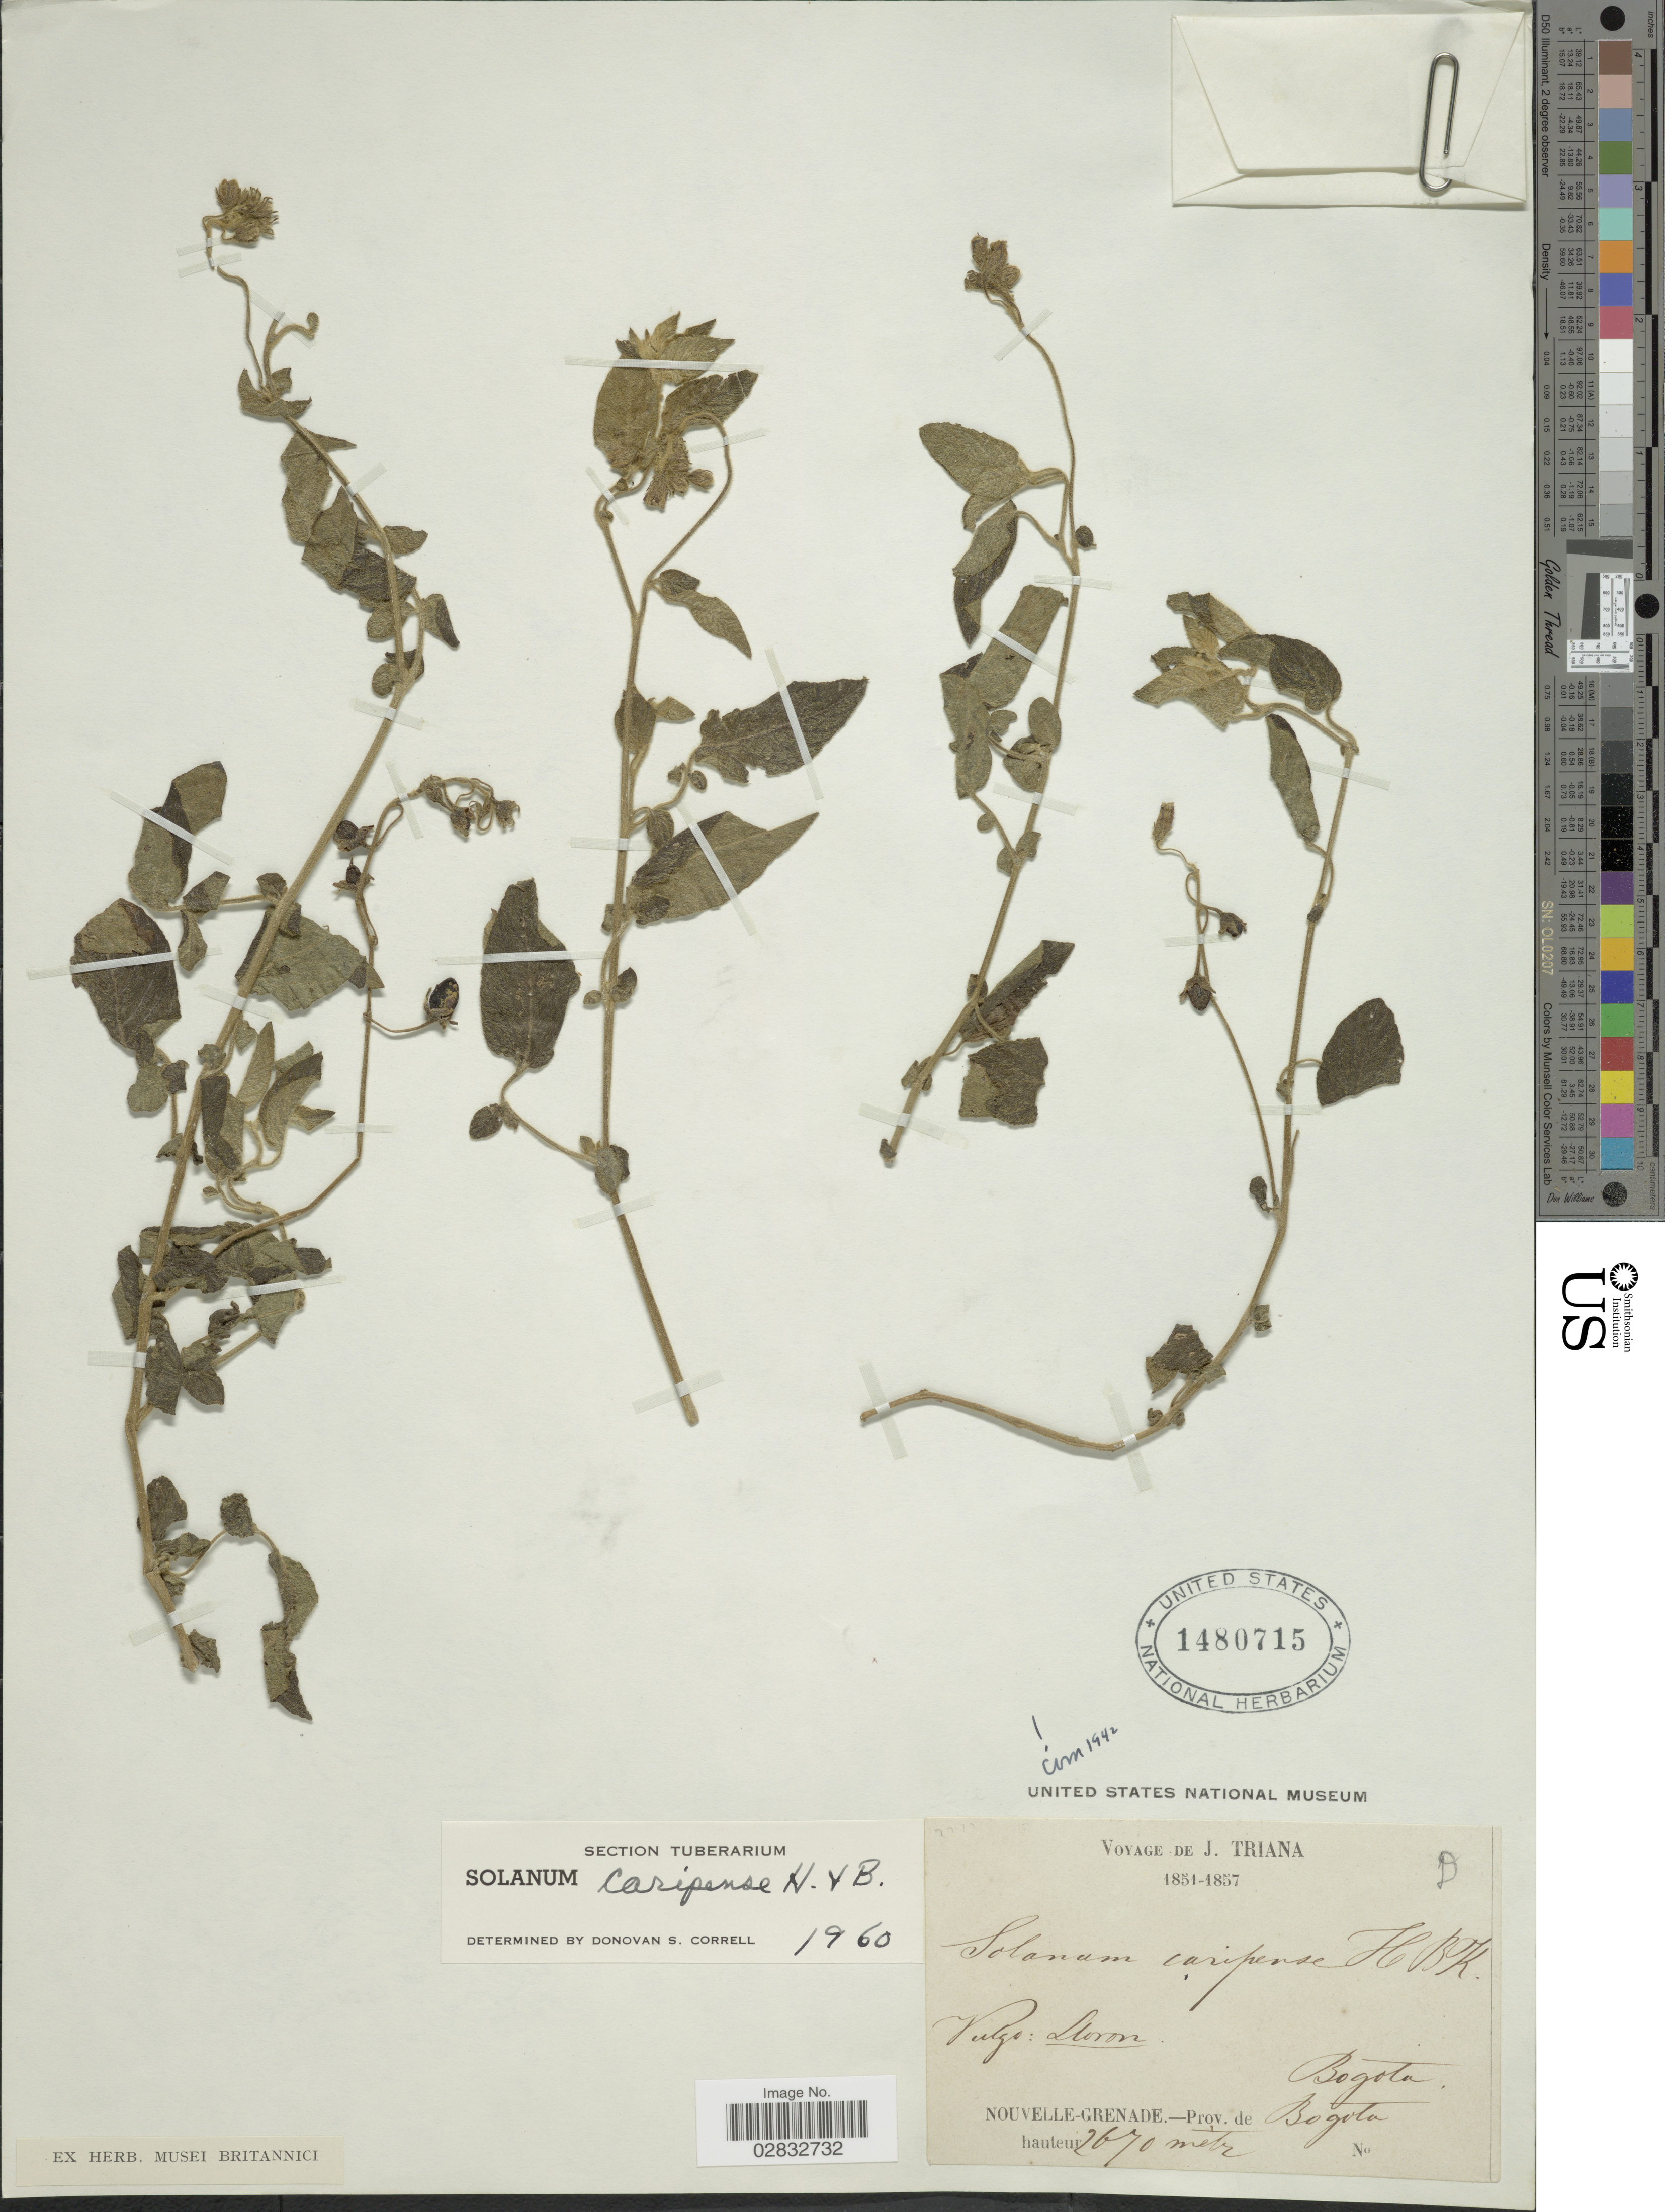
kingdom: Plantae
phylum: Tracheophyta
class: Magnoliopsida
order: Solanales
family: Solanaceae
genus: Solanum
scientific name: Solanum caripense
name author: Humb. & Bonpl. ex Dunal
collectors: J. Triana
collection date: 1851/1857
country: Colombia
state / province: Bogota D.C.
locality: Nouvelle-Grenade. Prov. de Bogota.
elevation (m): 2670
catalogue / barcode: US 1480715